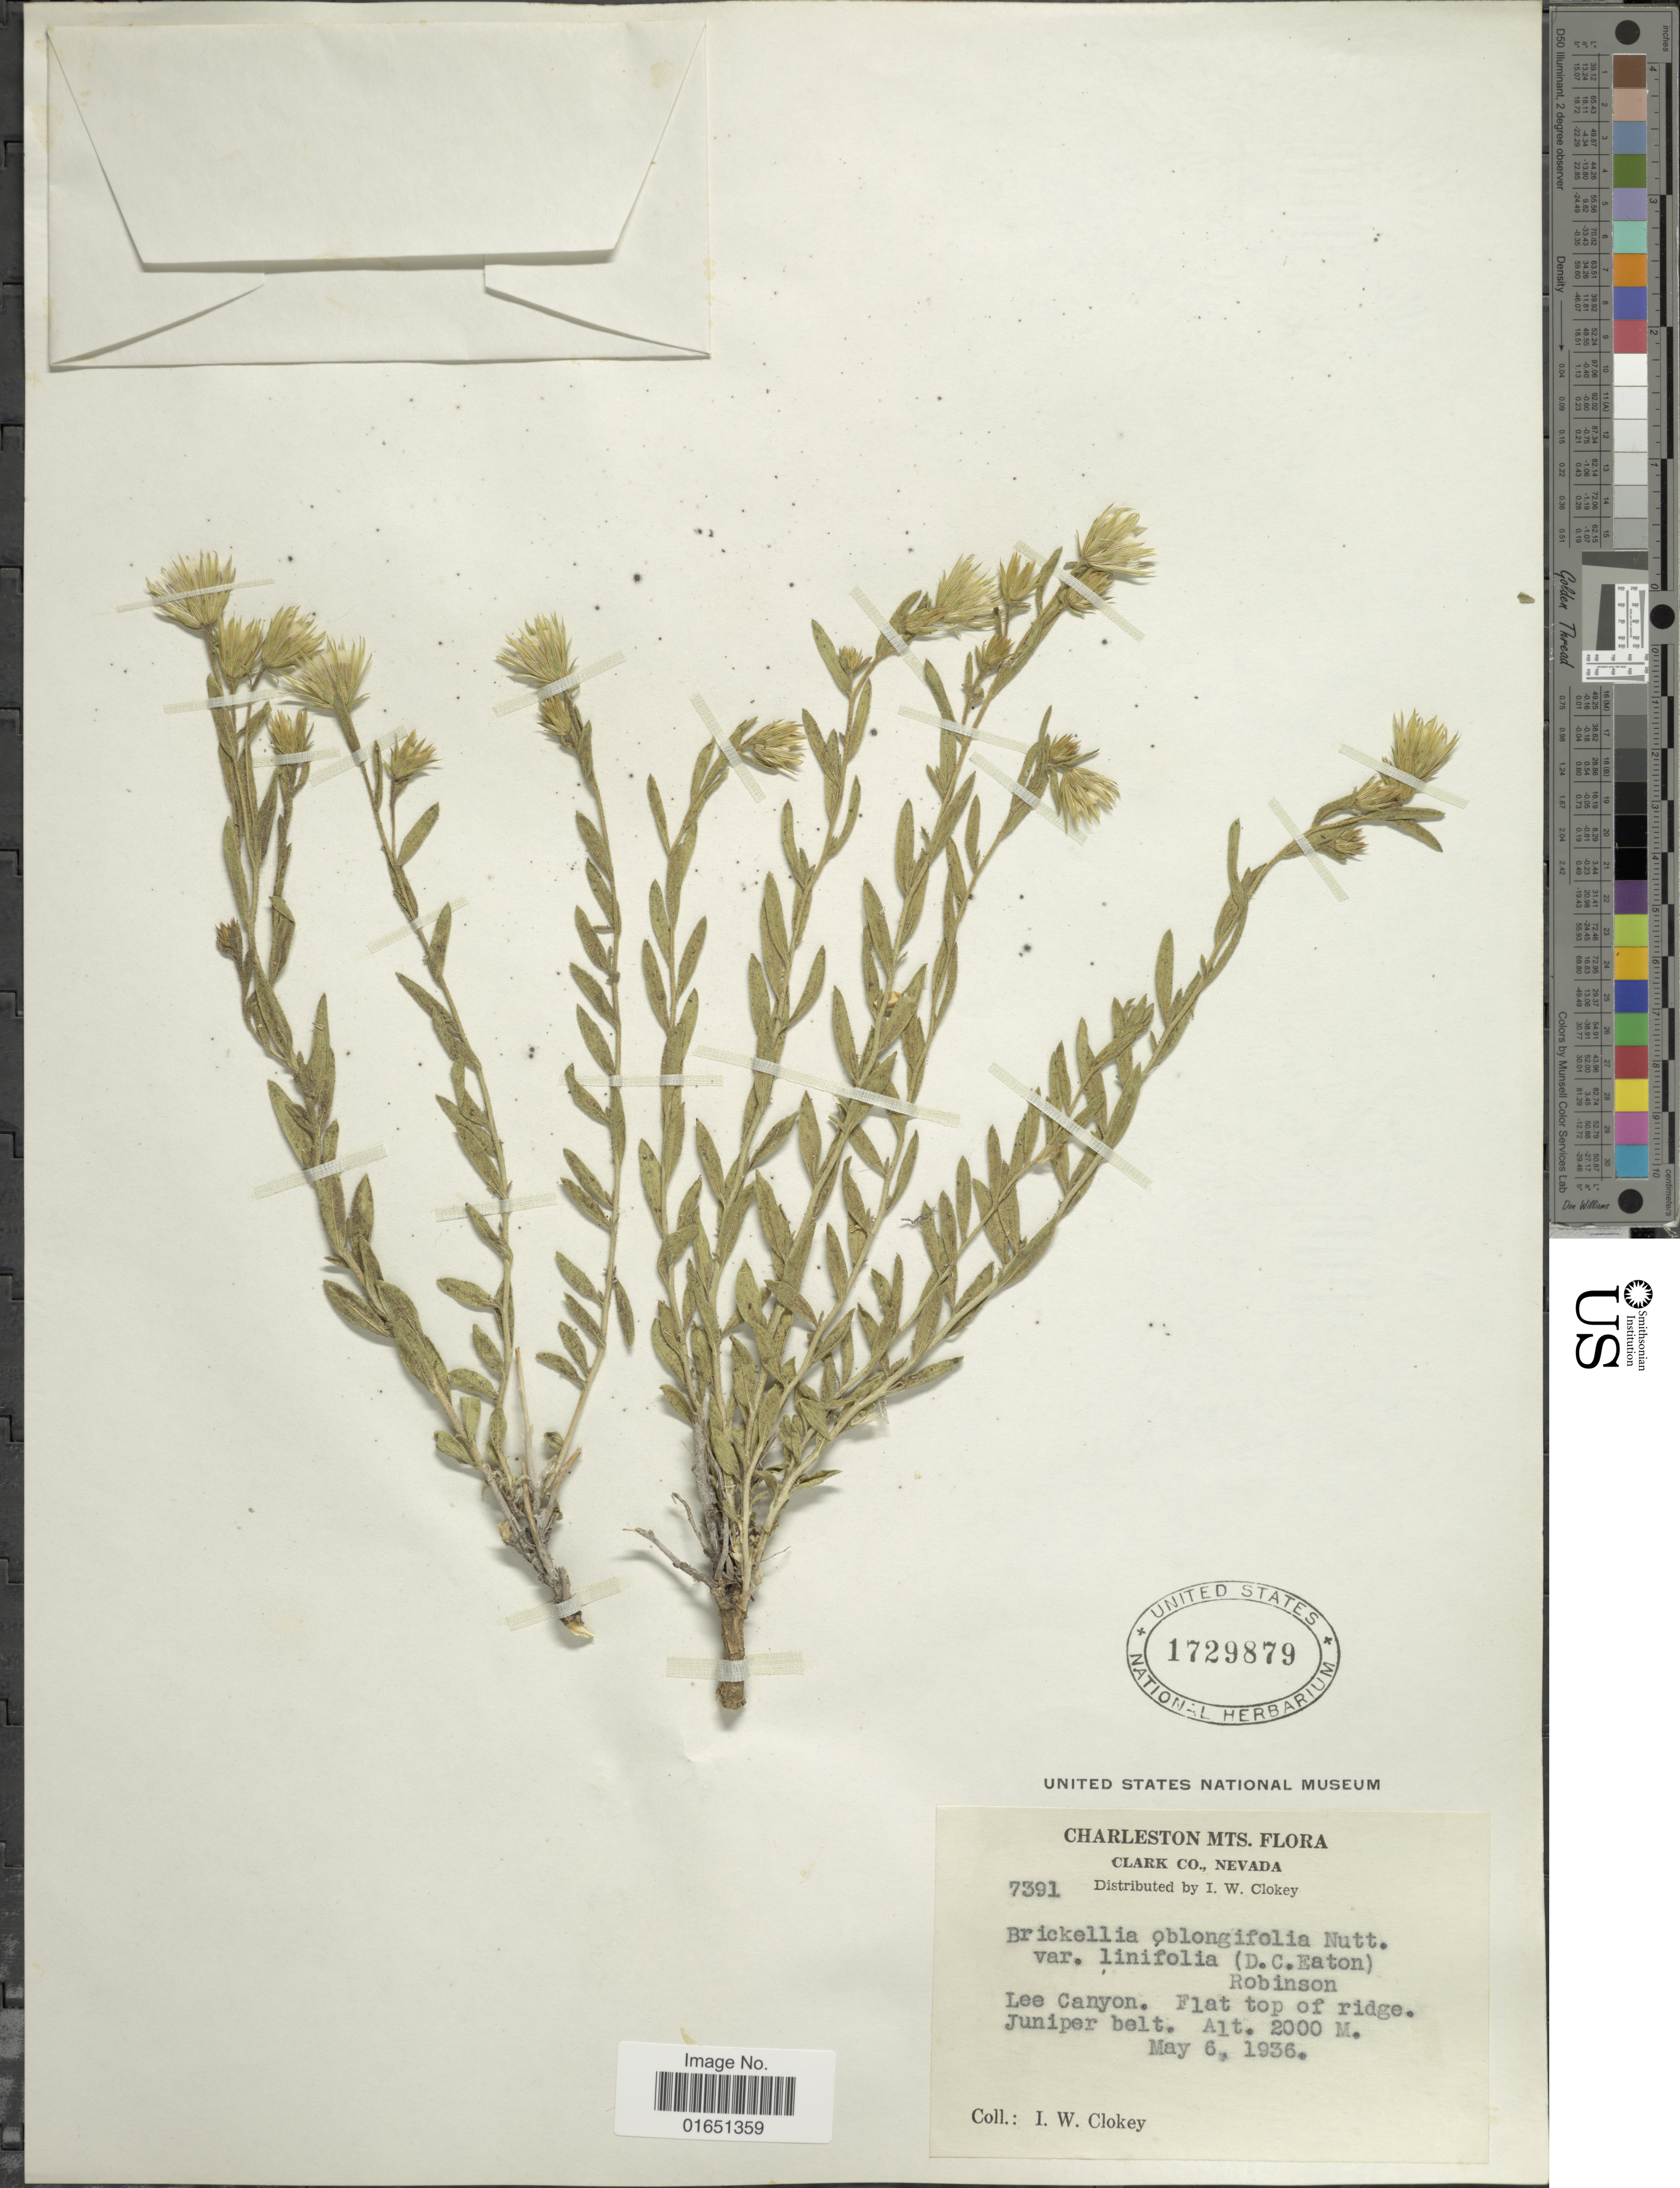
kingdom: Plantae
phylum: Tracheophyta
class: Magnoliopsida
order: Asterales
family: Asteraceae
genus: Brickellia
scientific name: Brickellia oblongifolia var. linifolia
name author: (D.C. Eaton) B.L. Rob.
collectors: I. W. Clokey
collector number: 7391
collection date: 1936-05-06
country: United States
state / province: Nevada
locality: Charleston Mts, Clark Co., Lee Canon. Flat top of ridge. Juniper belt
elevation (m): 2000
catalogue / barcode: US 1729879